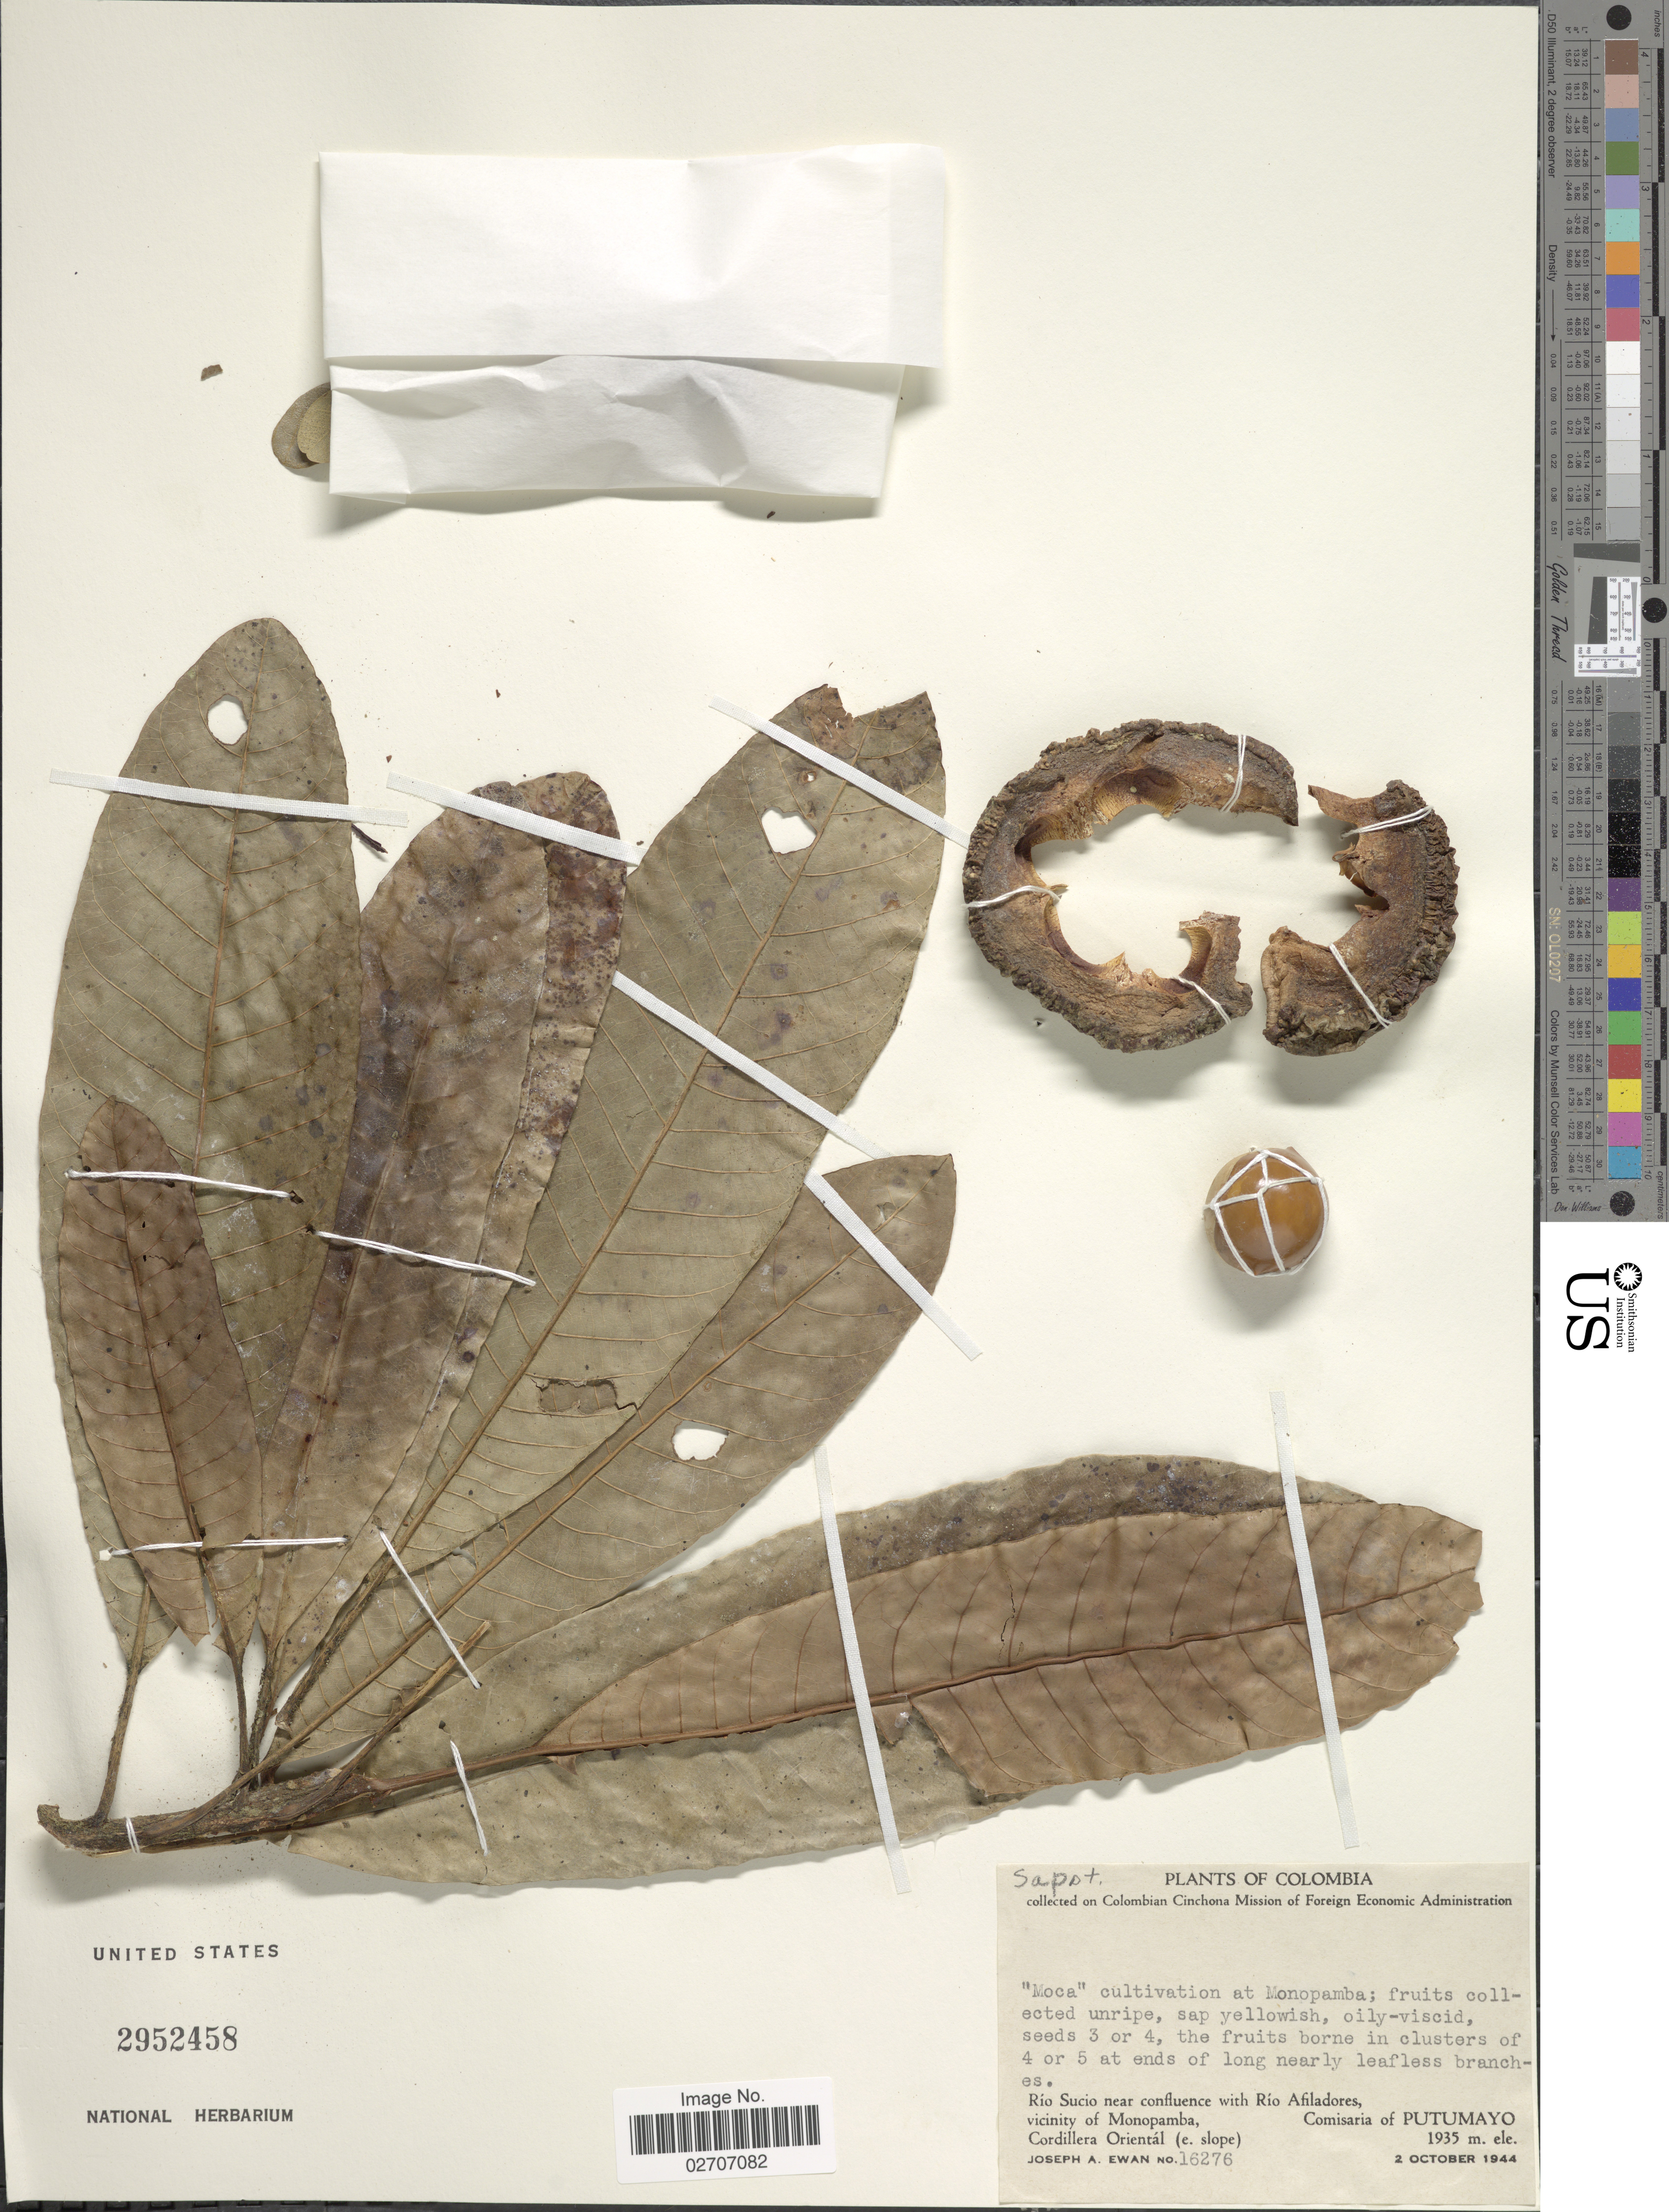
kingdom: Plantae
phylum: Tracheophyta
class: Magnoliopsida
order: Ericales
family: Sapotaceae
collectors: J. A. Ewan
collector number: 16276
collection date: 1944-10-02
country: Colombia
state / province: Putumayo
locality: Cultivation at Monopamba; Río Sucio near confluence with Río Afiladores, vicinity of Monopamba, Cordillera Oriental (e.slope) Comisaria of Putumayo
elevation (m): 1935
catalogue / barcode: US 2952458